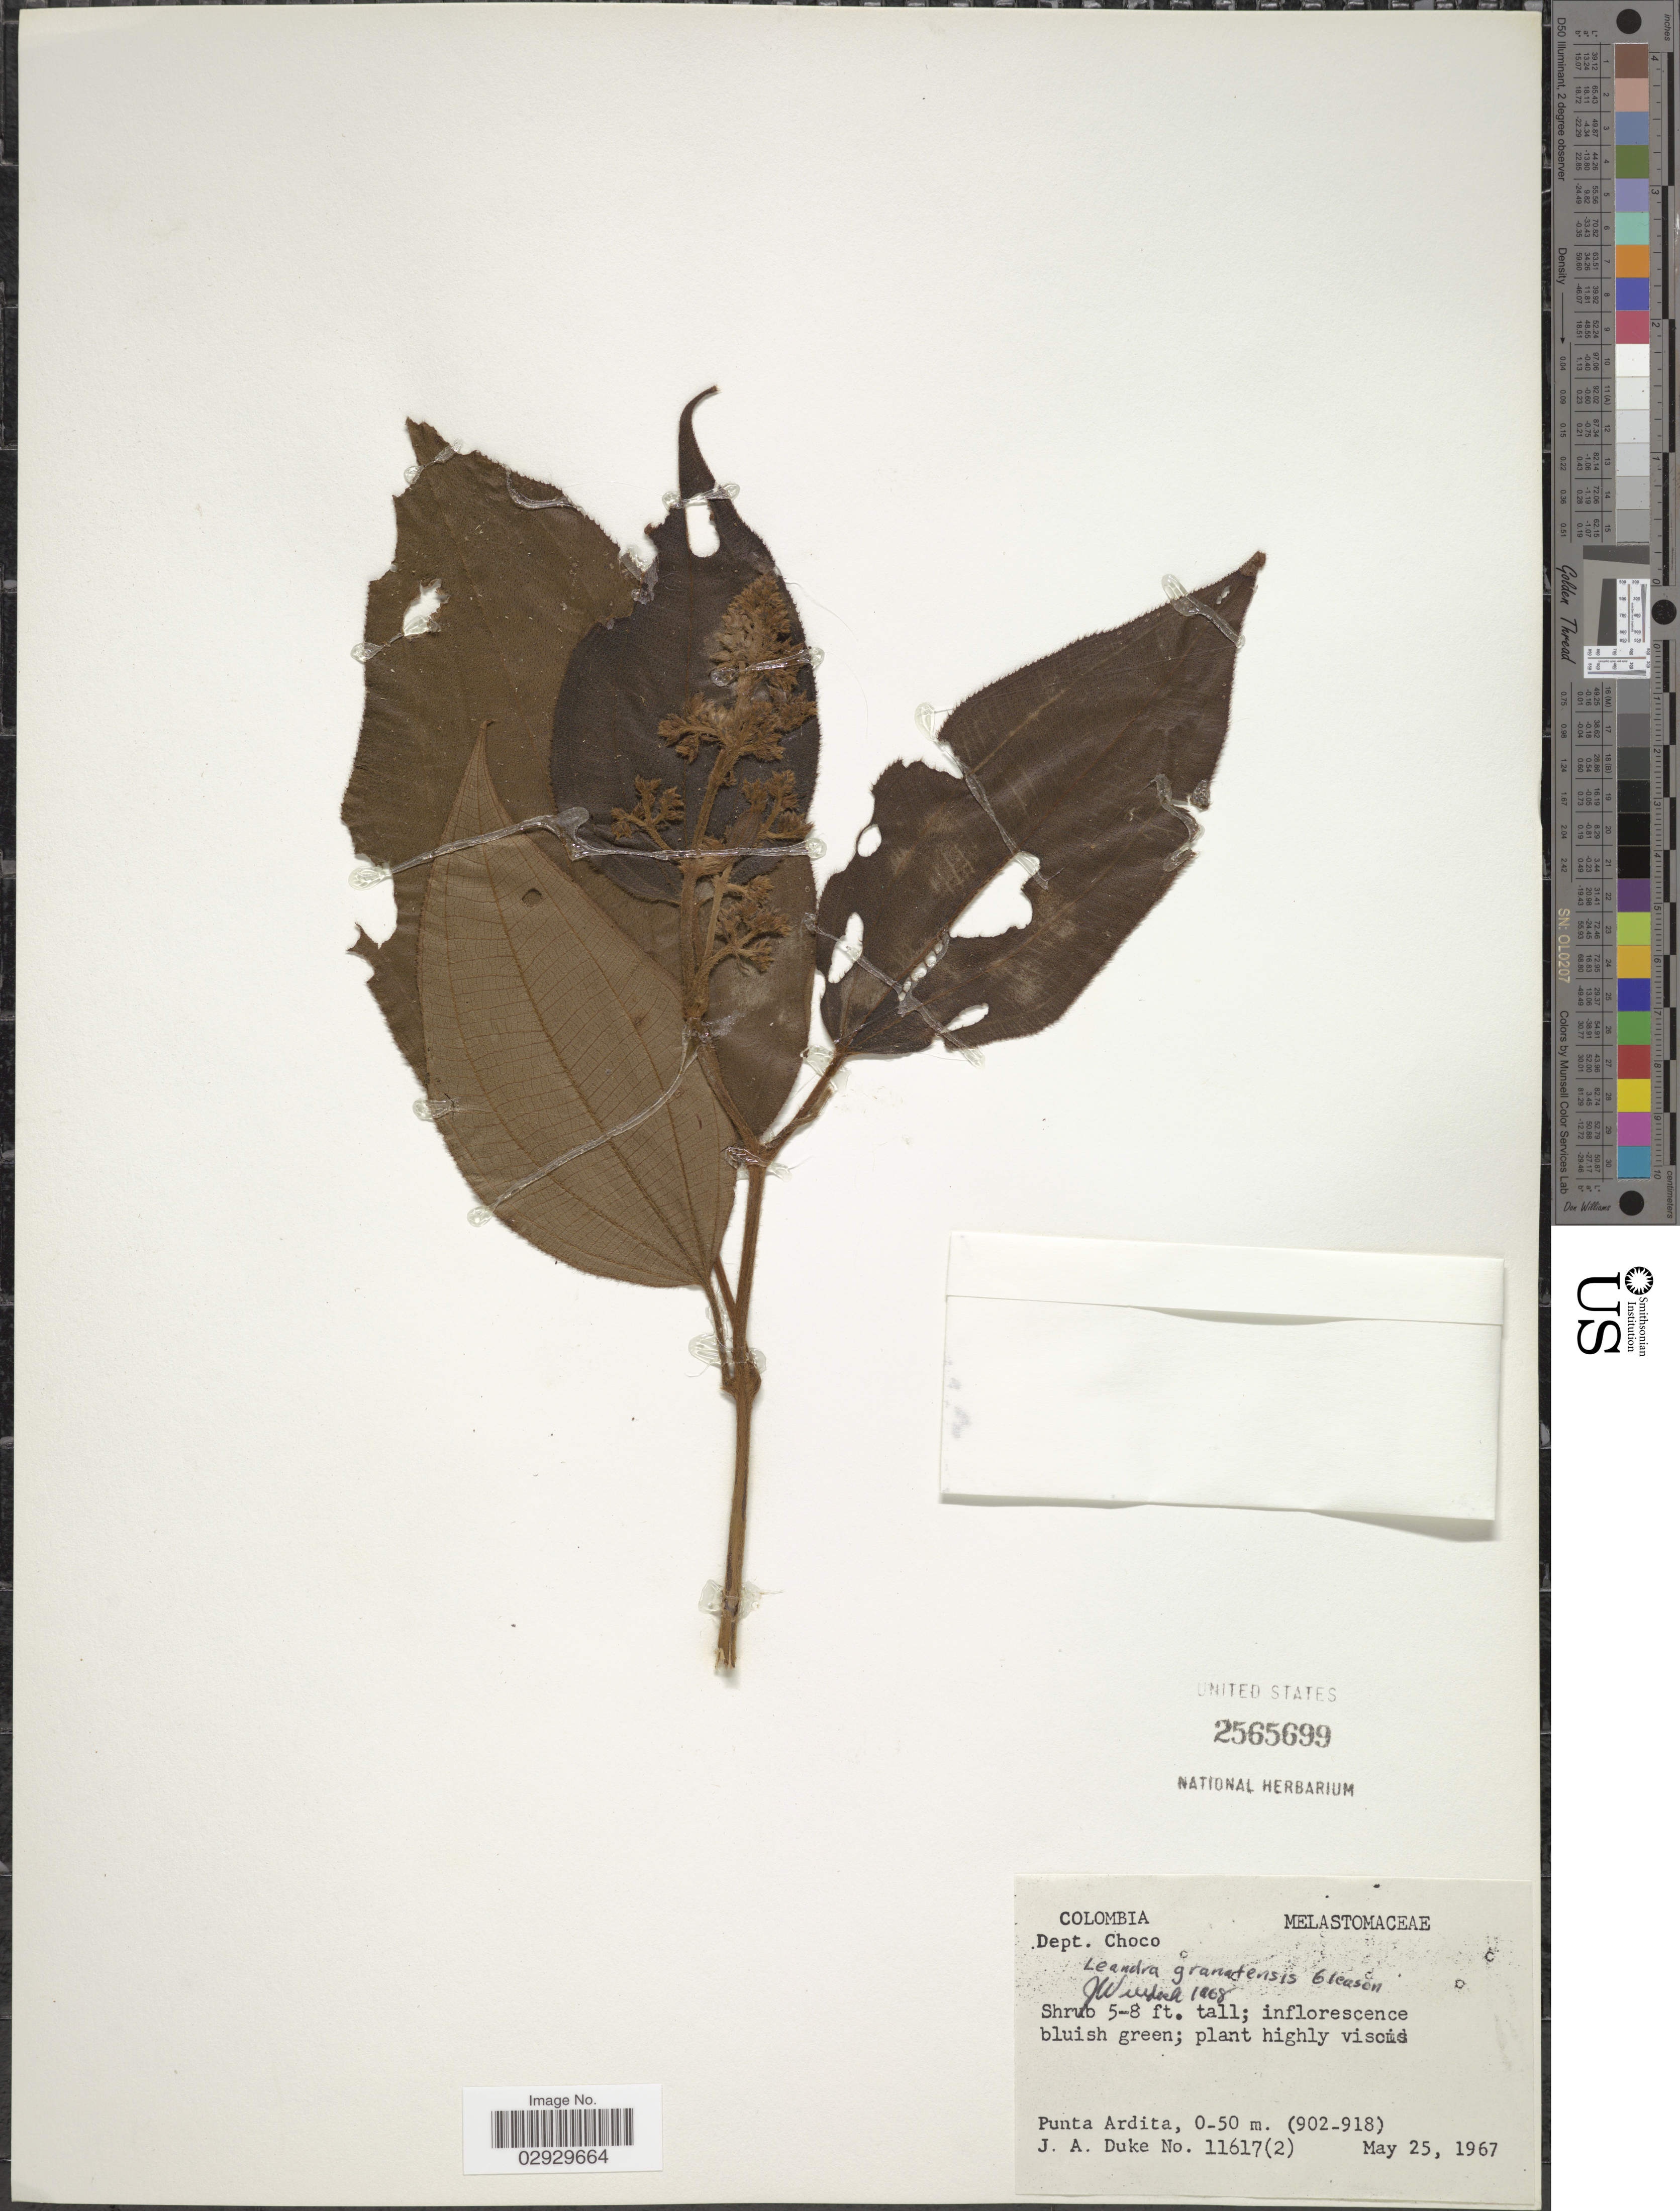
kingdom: Plantae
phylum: Tracheophyta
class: Magnoliopsida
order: Myrtales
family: Melastomataceae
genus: Leandra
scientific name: Leandra granatensis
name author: Gleason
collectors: J. A. Duke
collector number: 11617(2)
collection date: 1967-05-25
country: Colombia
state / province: Chocó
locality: Dept. Choco, Punta Ardita (902_918).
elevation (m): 0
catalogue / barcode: US 2565699